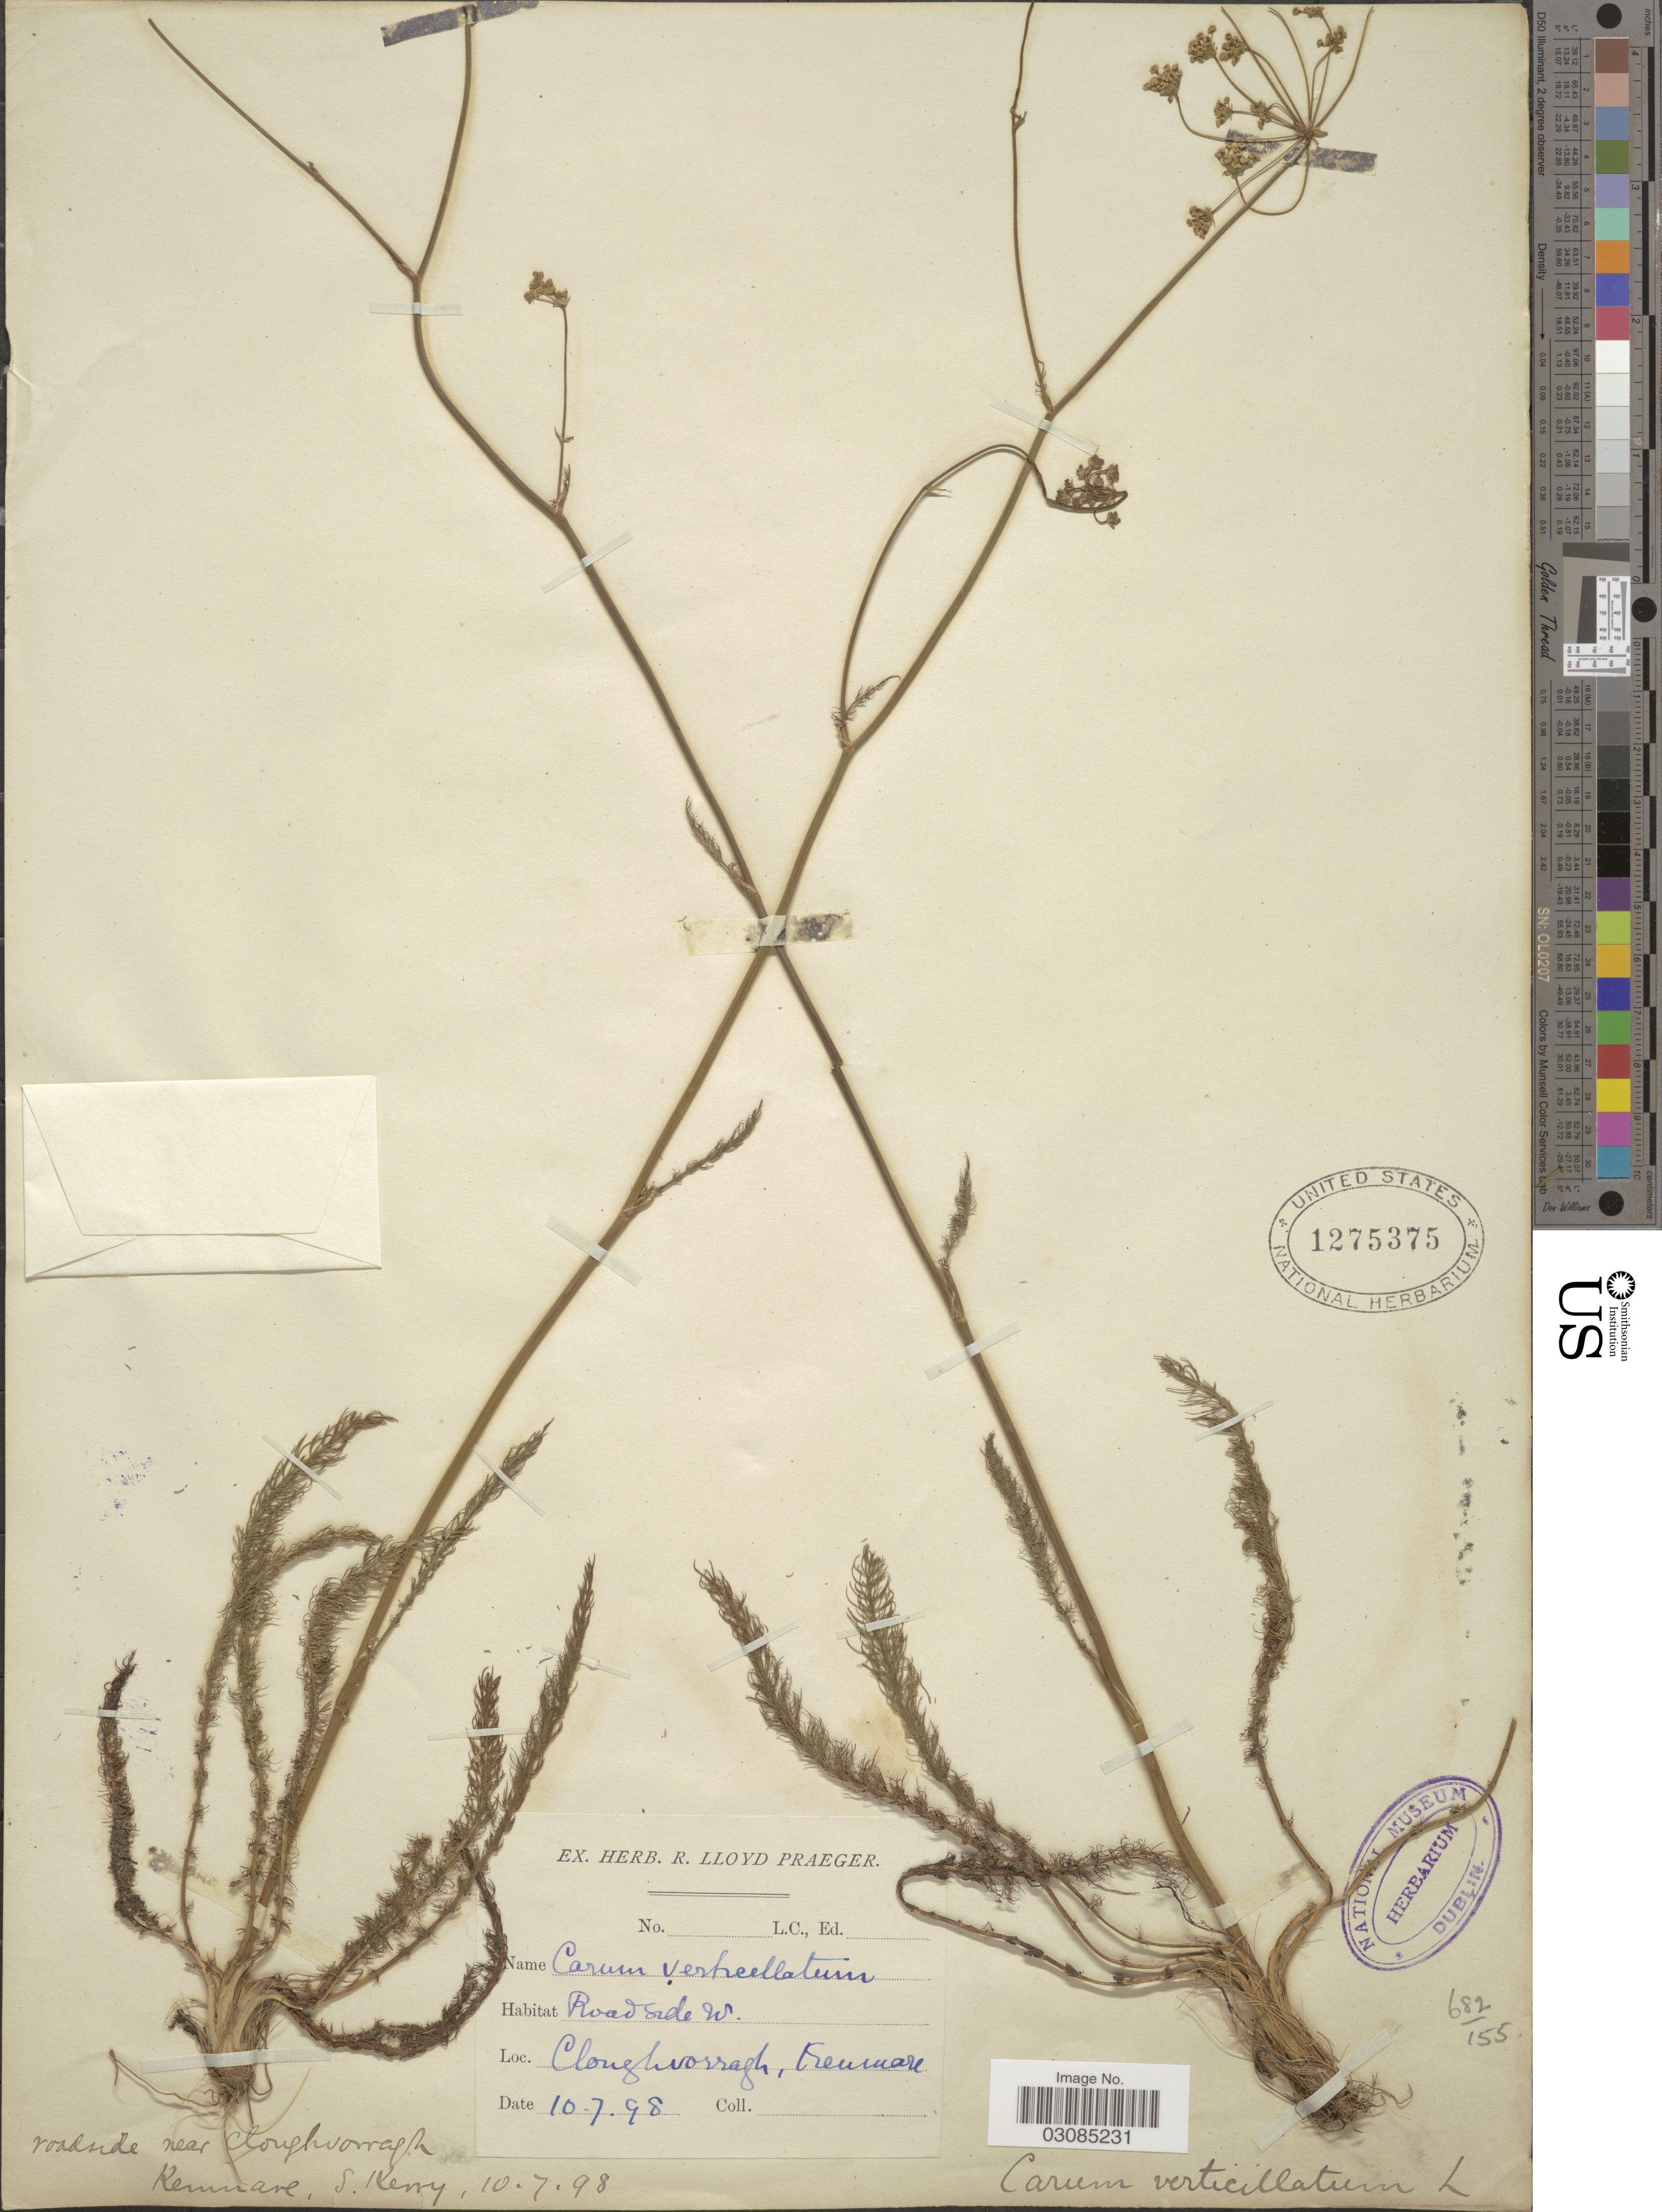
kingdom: Plantae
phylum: Tracheophyta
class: Magnoliopsida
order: Apiales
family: Apiaceae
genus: Carum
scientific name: Carum verticillatum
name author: (L.) W.D.J. Koch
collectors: Ex herb. R. Lloyd Praeger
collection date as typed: Transcribed d/m/y: 10/7/98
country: Ireland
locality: Roadside nr Cloughvorragh, Kenmare.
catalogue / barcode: US 1275375